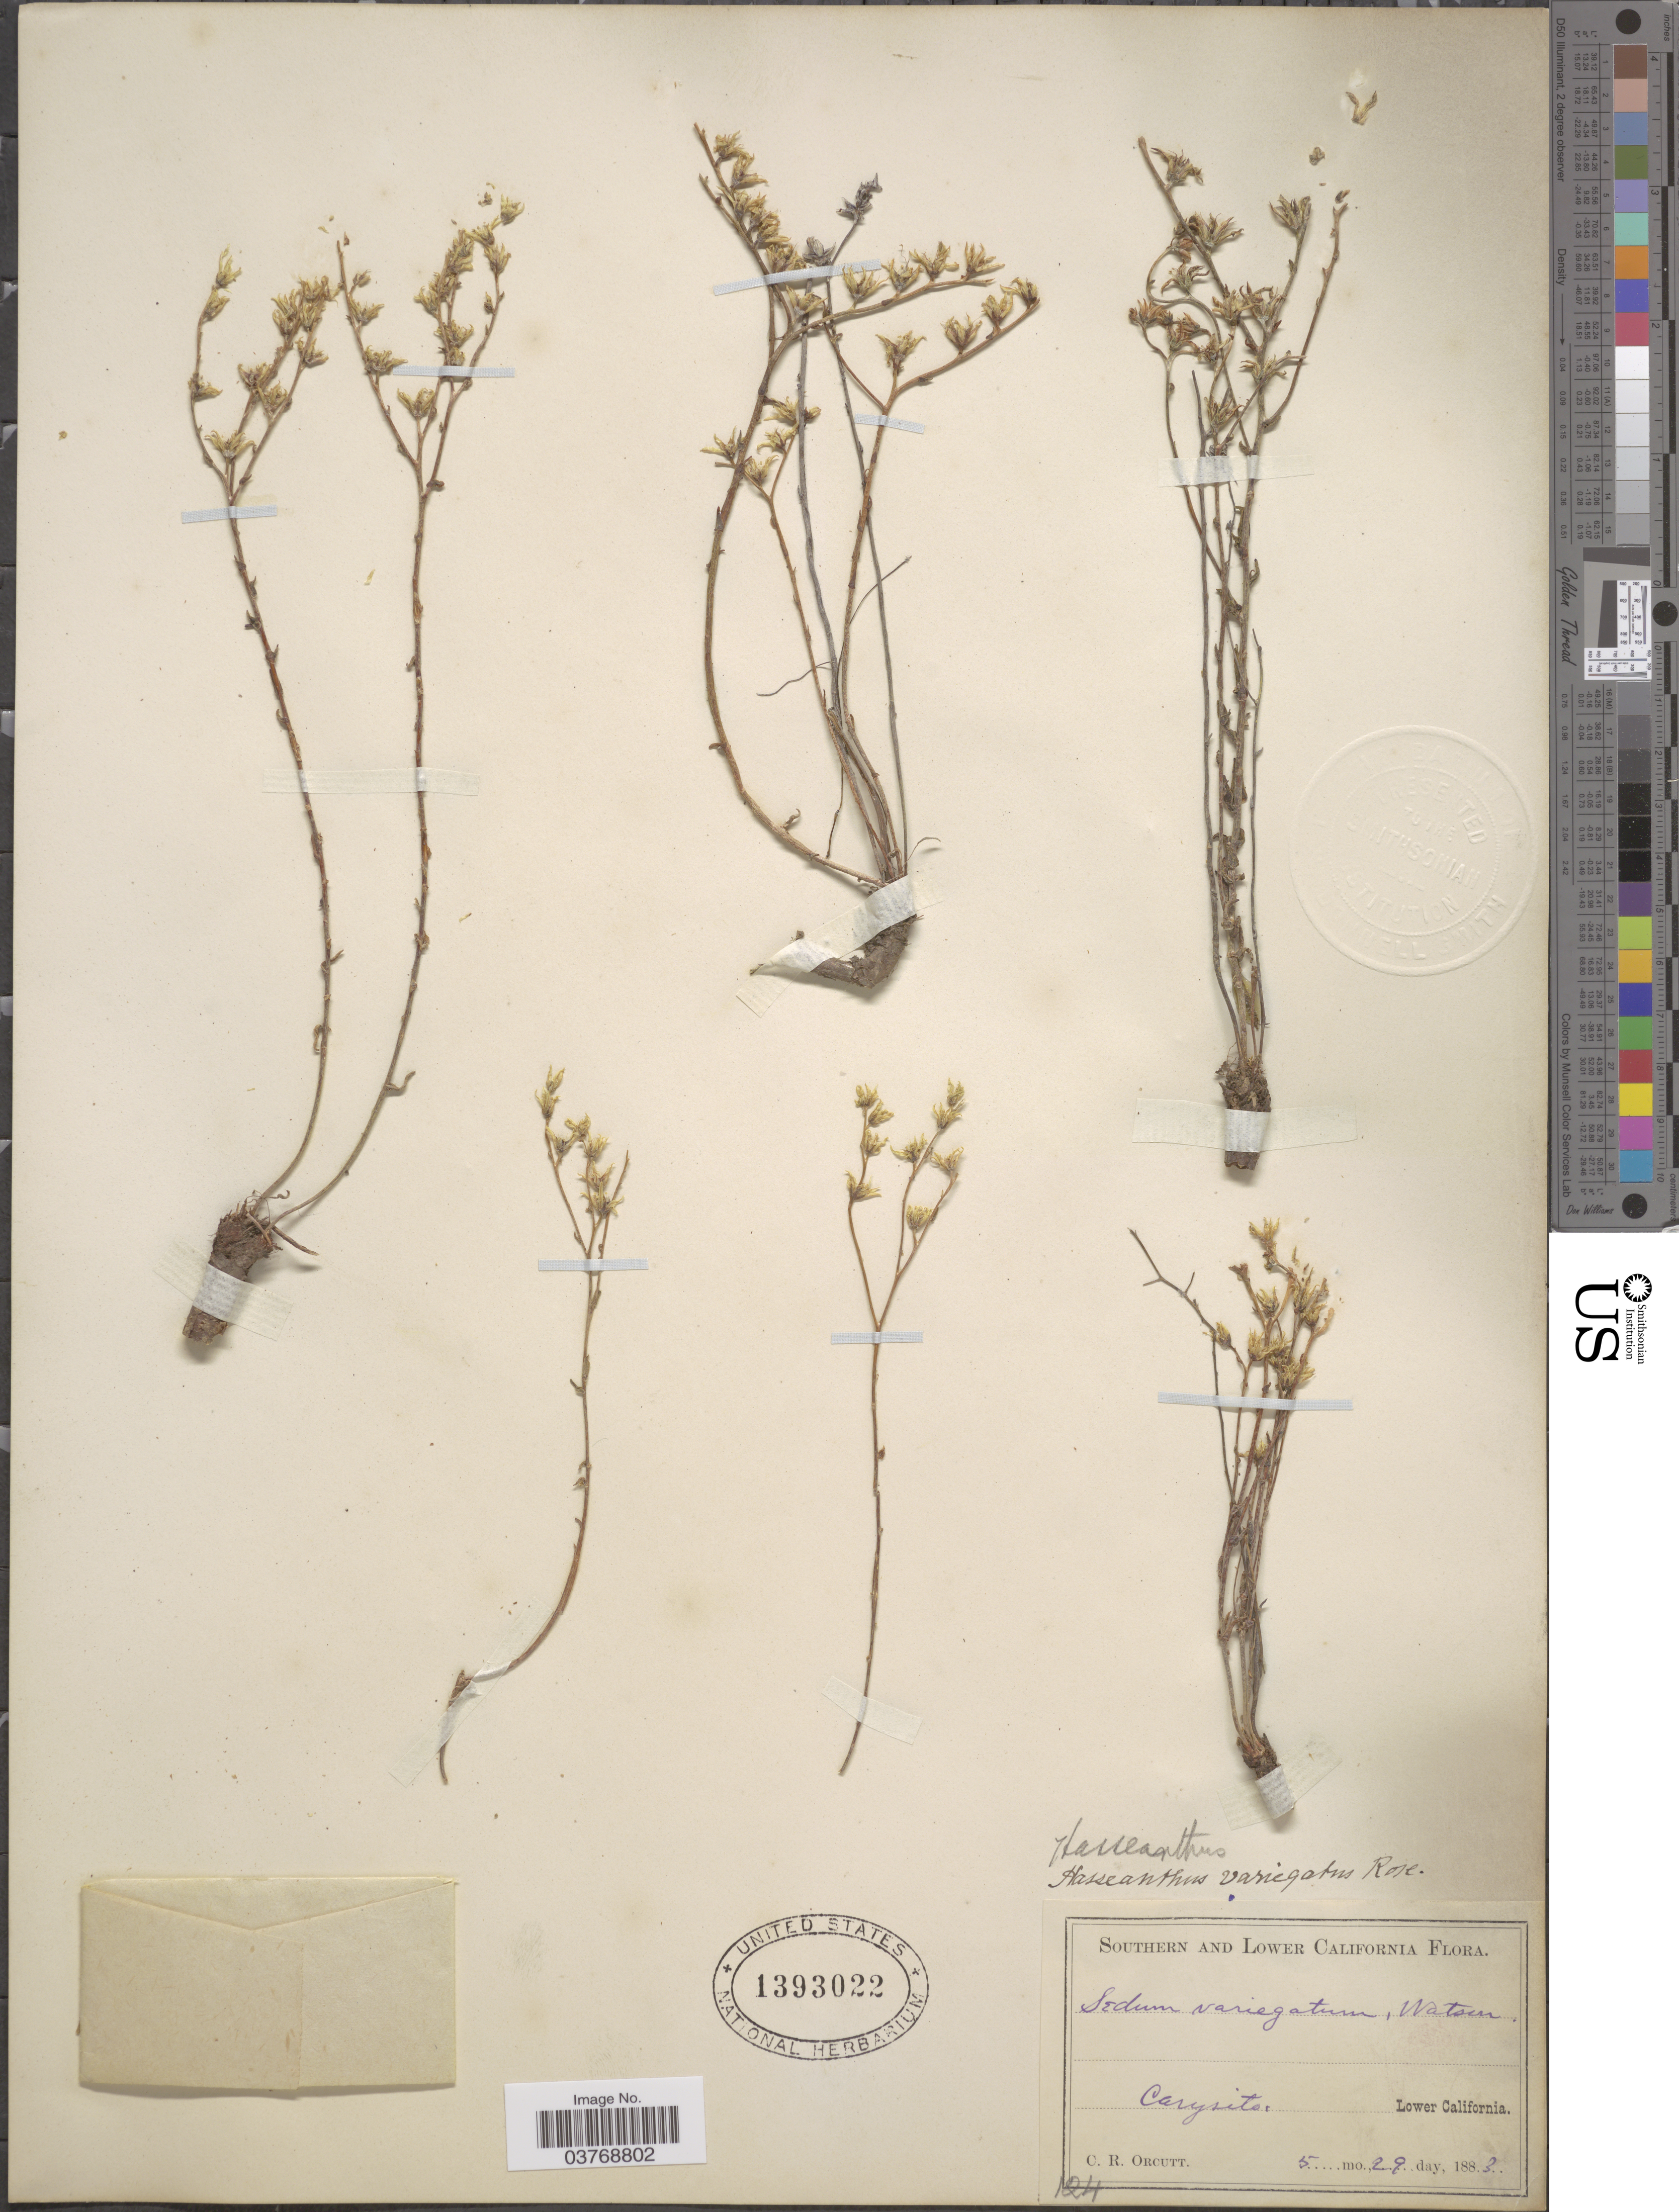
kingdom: Plantae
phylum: Tracheophyta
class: Magnoliopsida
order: Saxifragales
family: Crassulaceae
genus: Dudleya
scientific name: Dudleya variegata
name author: (S. Watson) Moran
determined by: Strong, Mark T., (BOT), Smithsonian Institution - National Museum of Natural History (UNITED STATES)